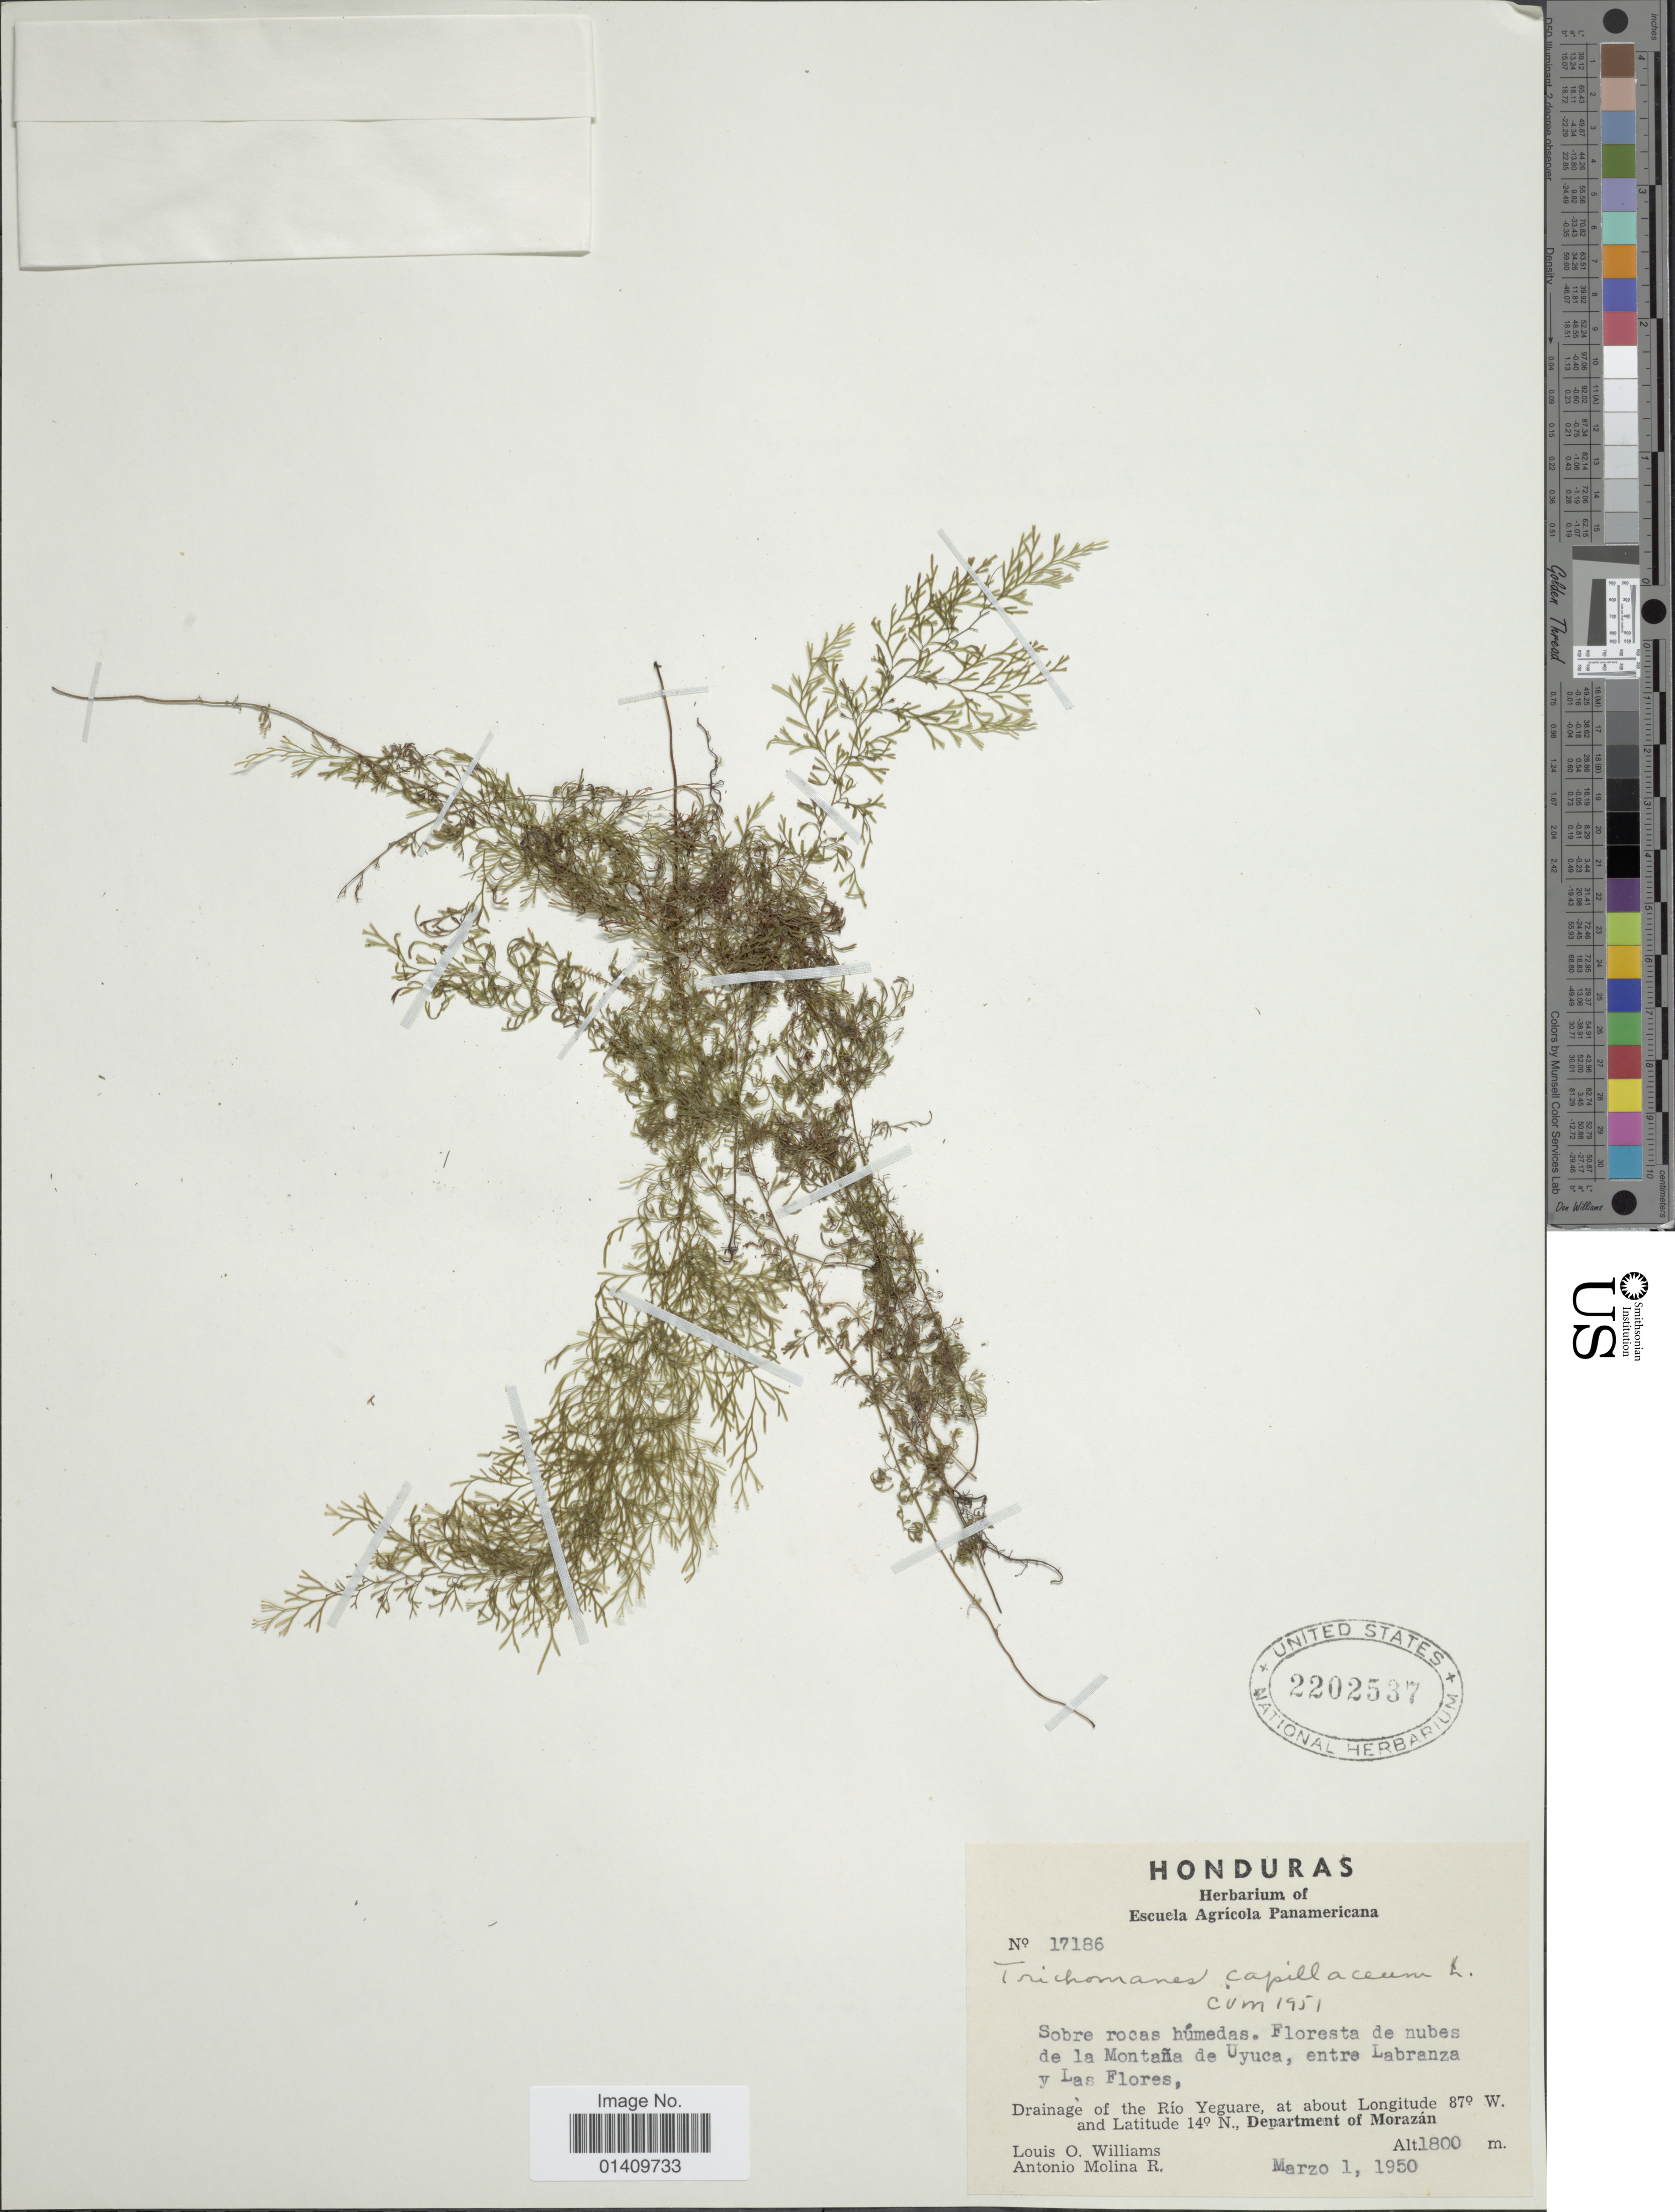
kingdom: Plantae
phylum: Tracheophyta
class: Polypodiopsida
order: Hymenophyllales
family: Hymenophyllaceae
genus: Polyphlebium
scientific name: Polyphlebium capillaceum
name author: (L.) Ebihara & Dubuisson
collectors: L. O. Williams & A. Molina R.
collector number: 17186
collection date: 1950-03-01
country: Honduras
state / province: Fco. Morazán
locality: Drainage of the Rio Yeguare department of Morazán floresta de nubes de la Montana de Uyuca, entre Labranza y Las Flores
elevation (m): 1800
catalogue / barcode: US 2202537